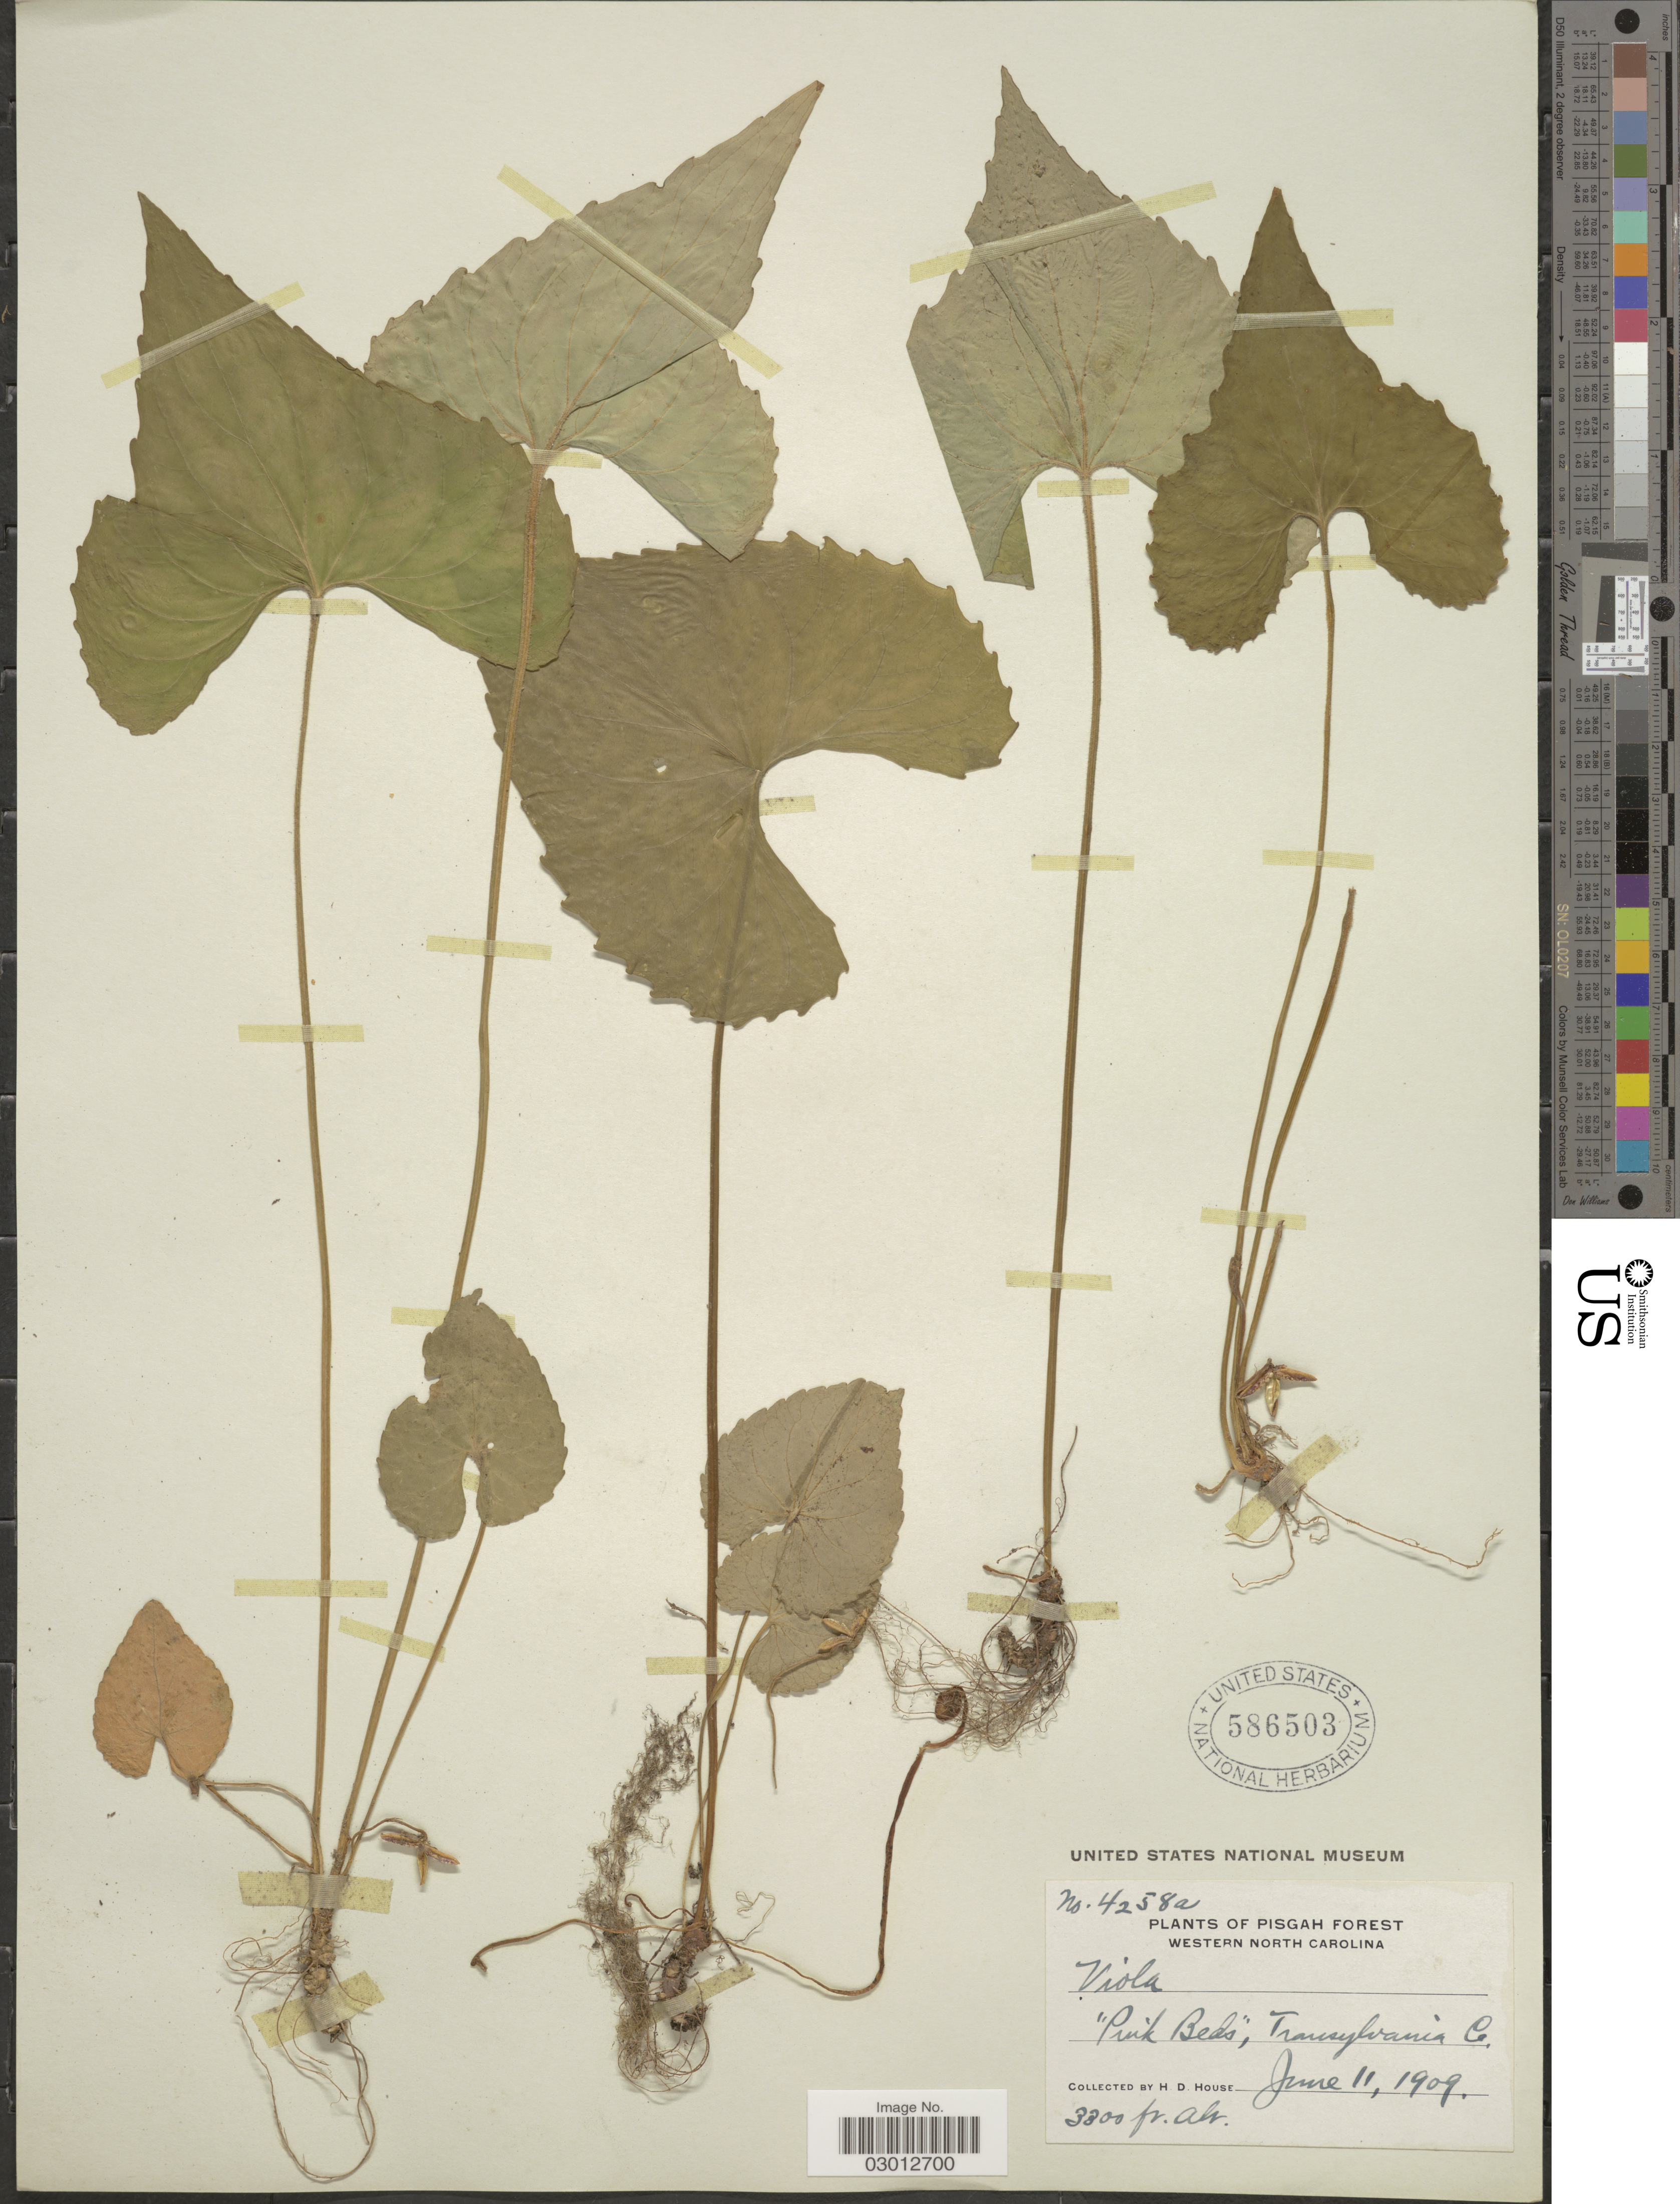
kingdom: Plantae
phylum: Tracheophyta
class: Magnoliopsida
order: Malpighiales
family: Violaceae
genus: Viola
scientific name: Viola papilionacea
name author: Pursh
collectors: H. D. House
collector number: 4258a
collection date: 1909-06-11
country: United States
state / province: North Carolina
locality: Pisgah Forest, Western North Carolina, "Pink Beds", Transylvania Co.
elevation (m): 1006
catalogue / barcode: US 586503